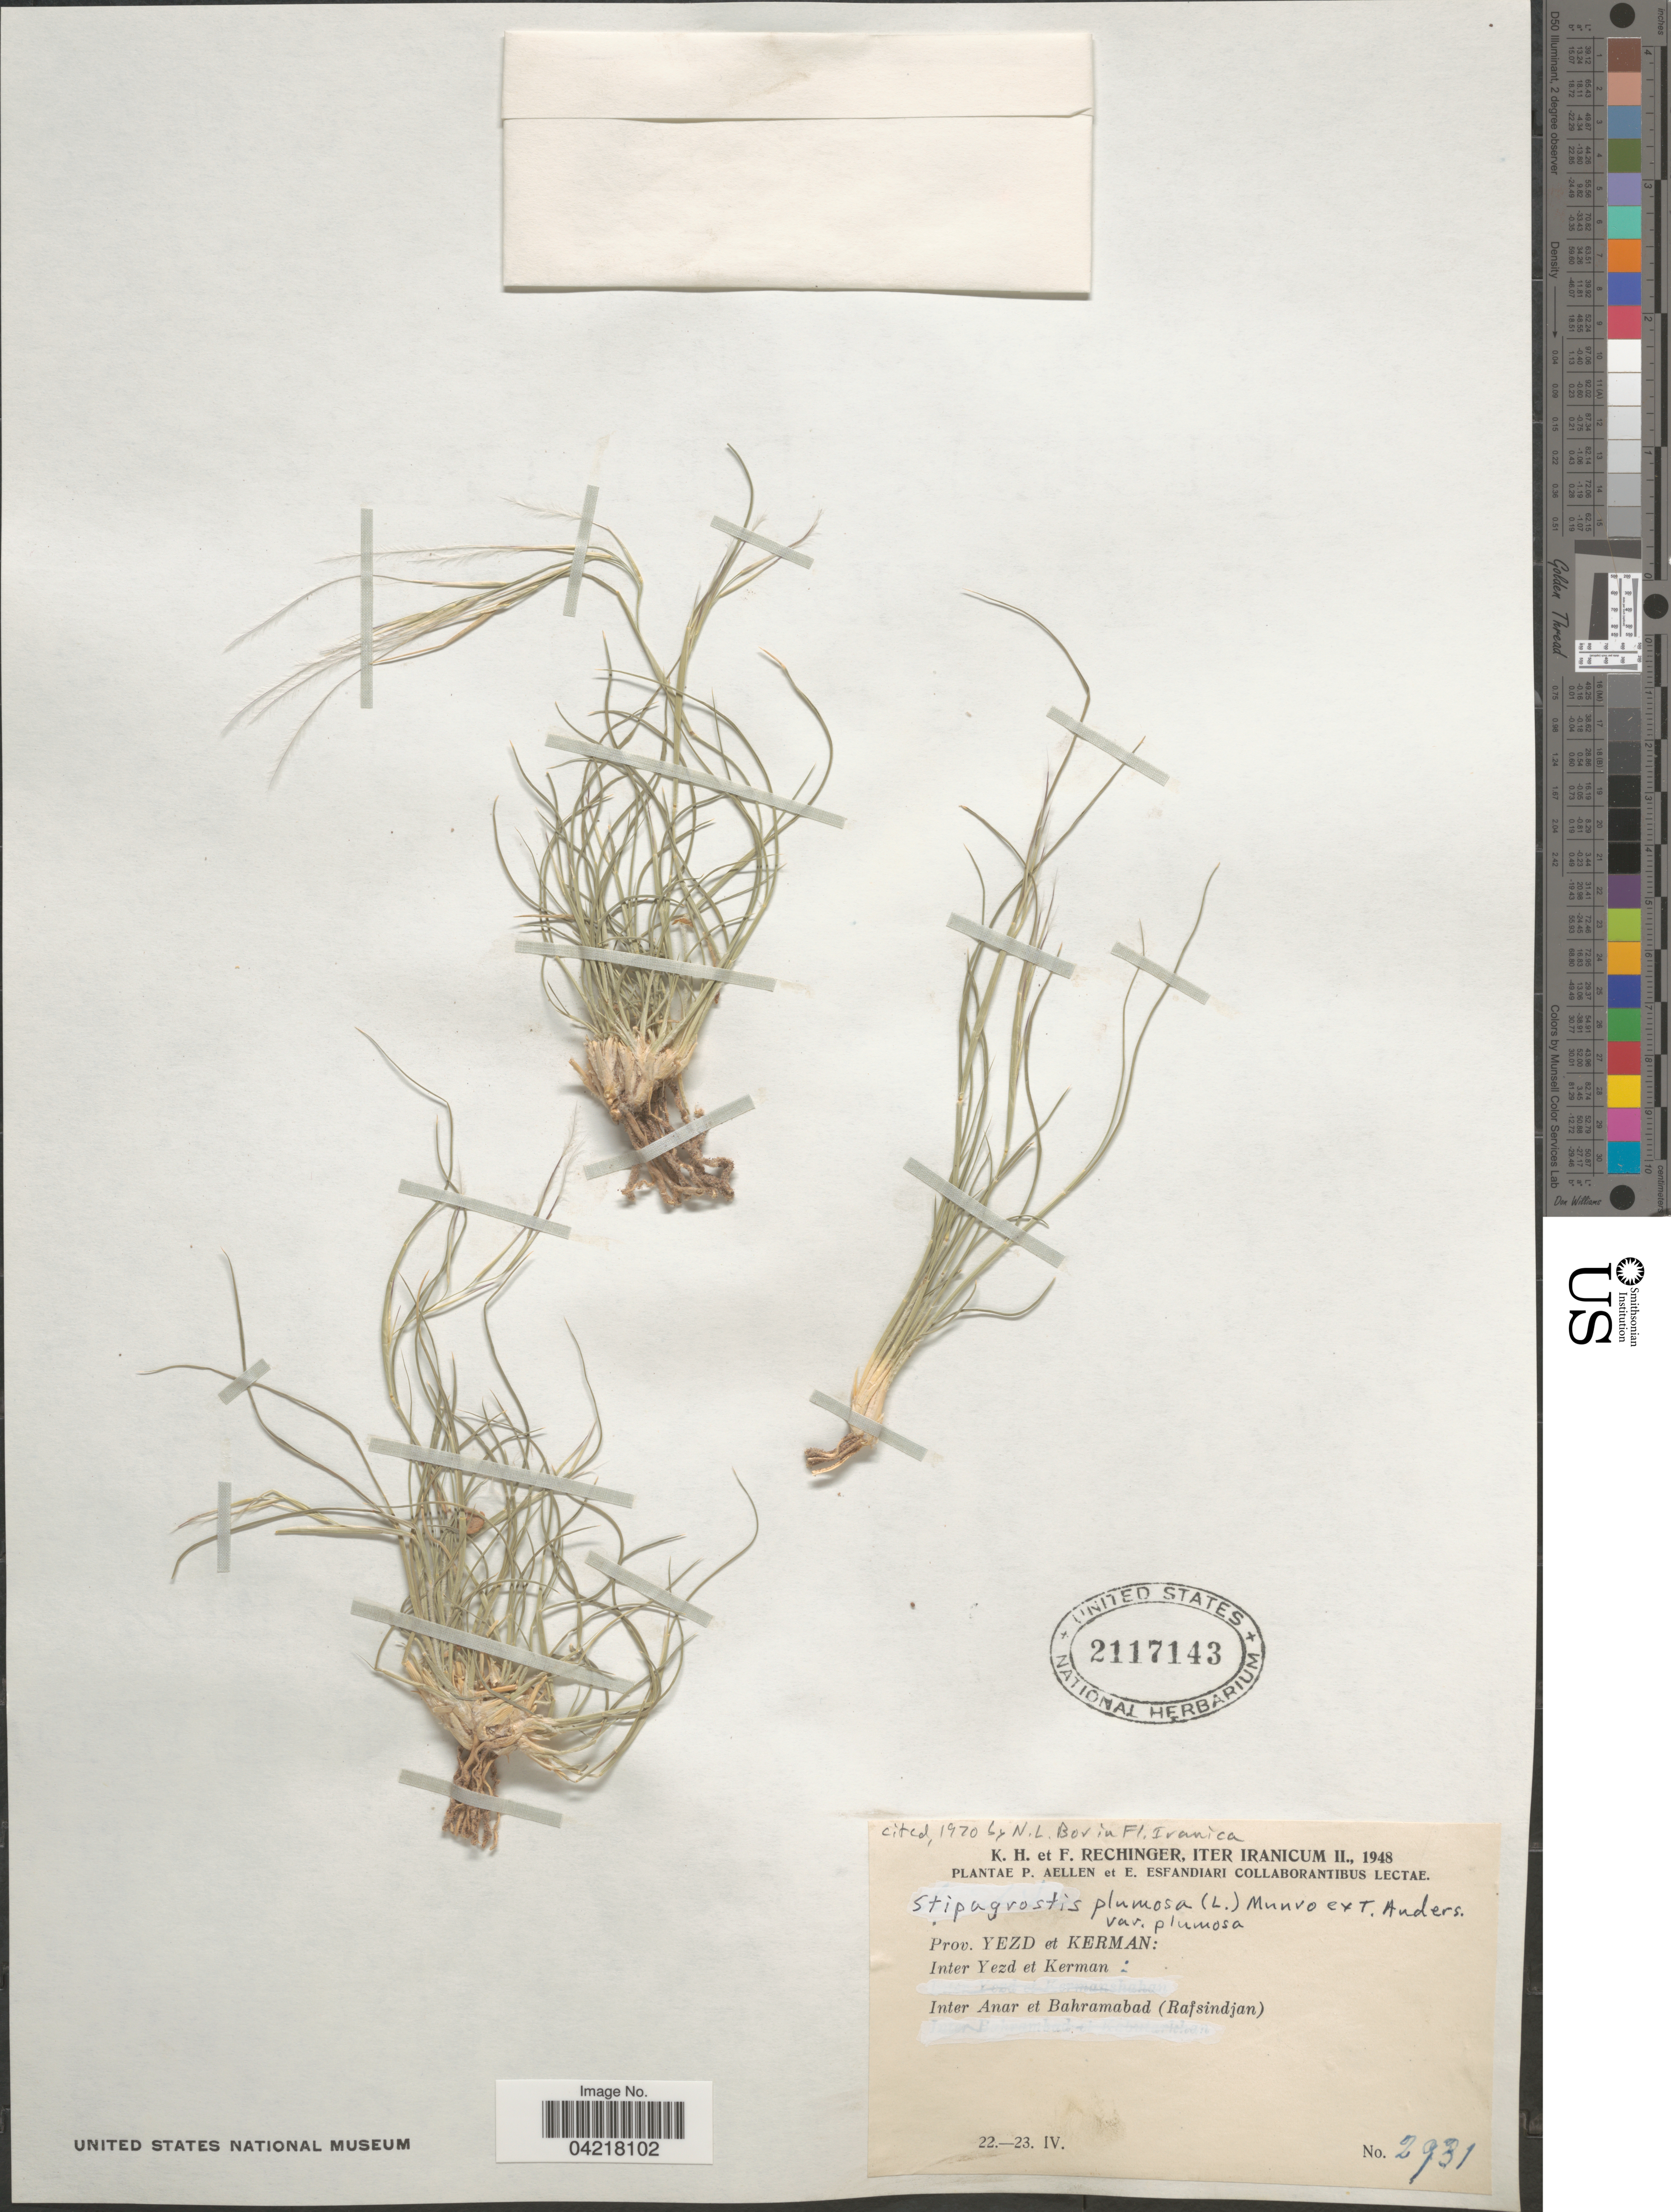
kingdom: Plantae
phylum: Tracheophyta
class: Liliopsida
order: Poales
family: Poaceae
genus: Stipagrostis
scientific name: Stipagrostis plumosa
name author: (L.) Munro ex T. Anderson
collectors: K. H. Rechinger & F. Rechinger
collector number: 2931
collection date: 1948-04-22/1948-04-23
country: Iran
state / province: Kerman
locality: Iter Iranicum II., 1948. Prov. Yezd et Kerman: Inter Yezd et Kerman: Inter Anar et Bahramabad (Rafsindjan).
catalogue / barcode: US 2117143